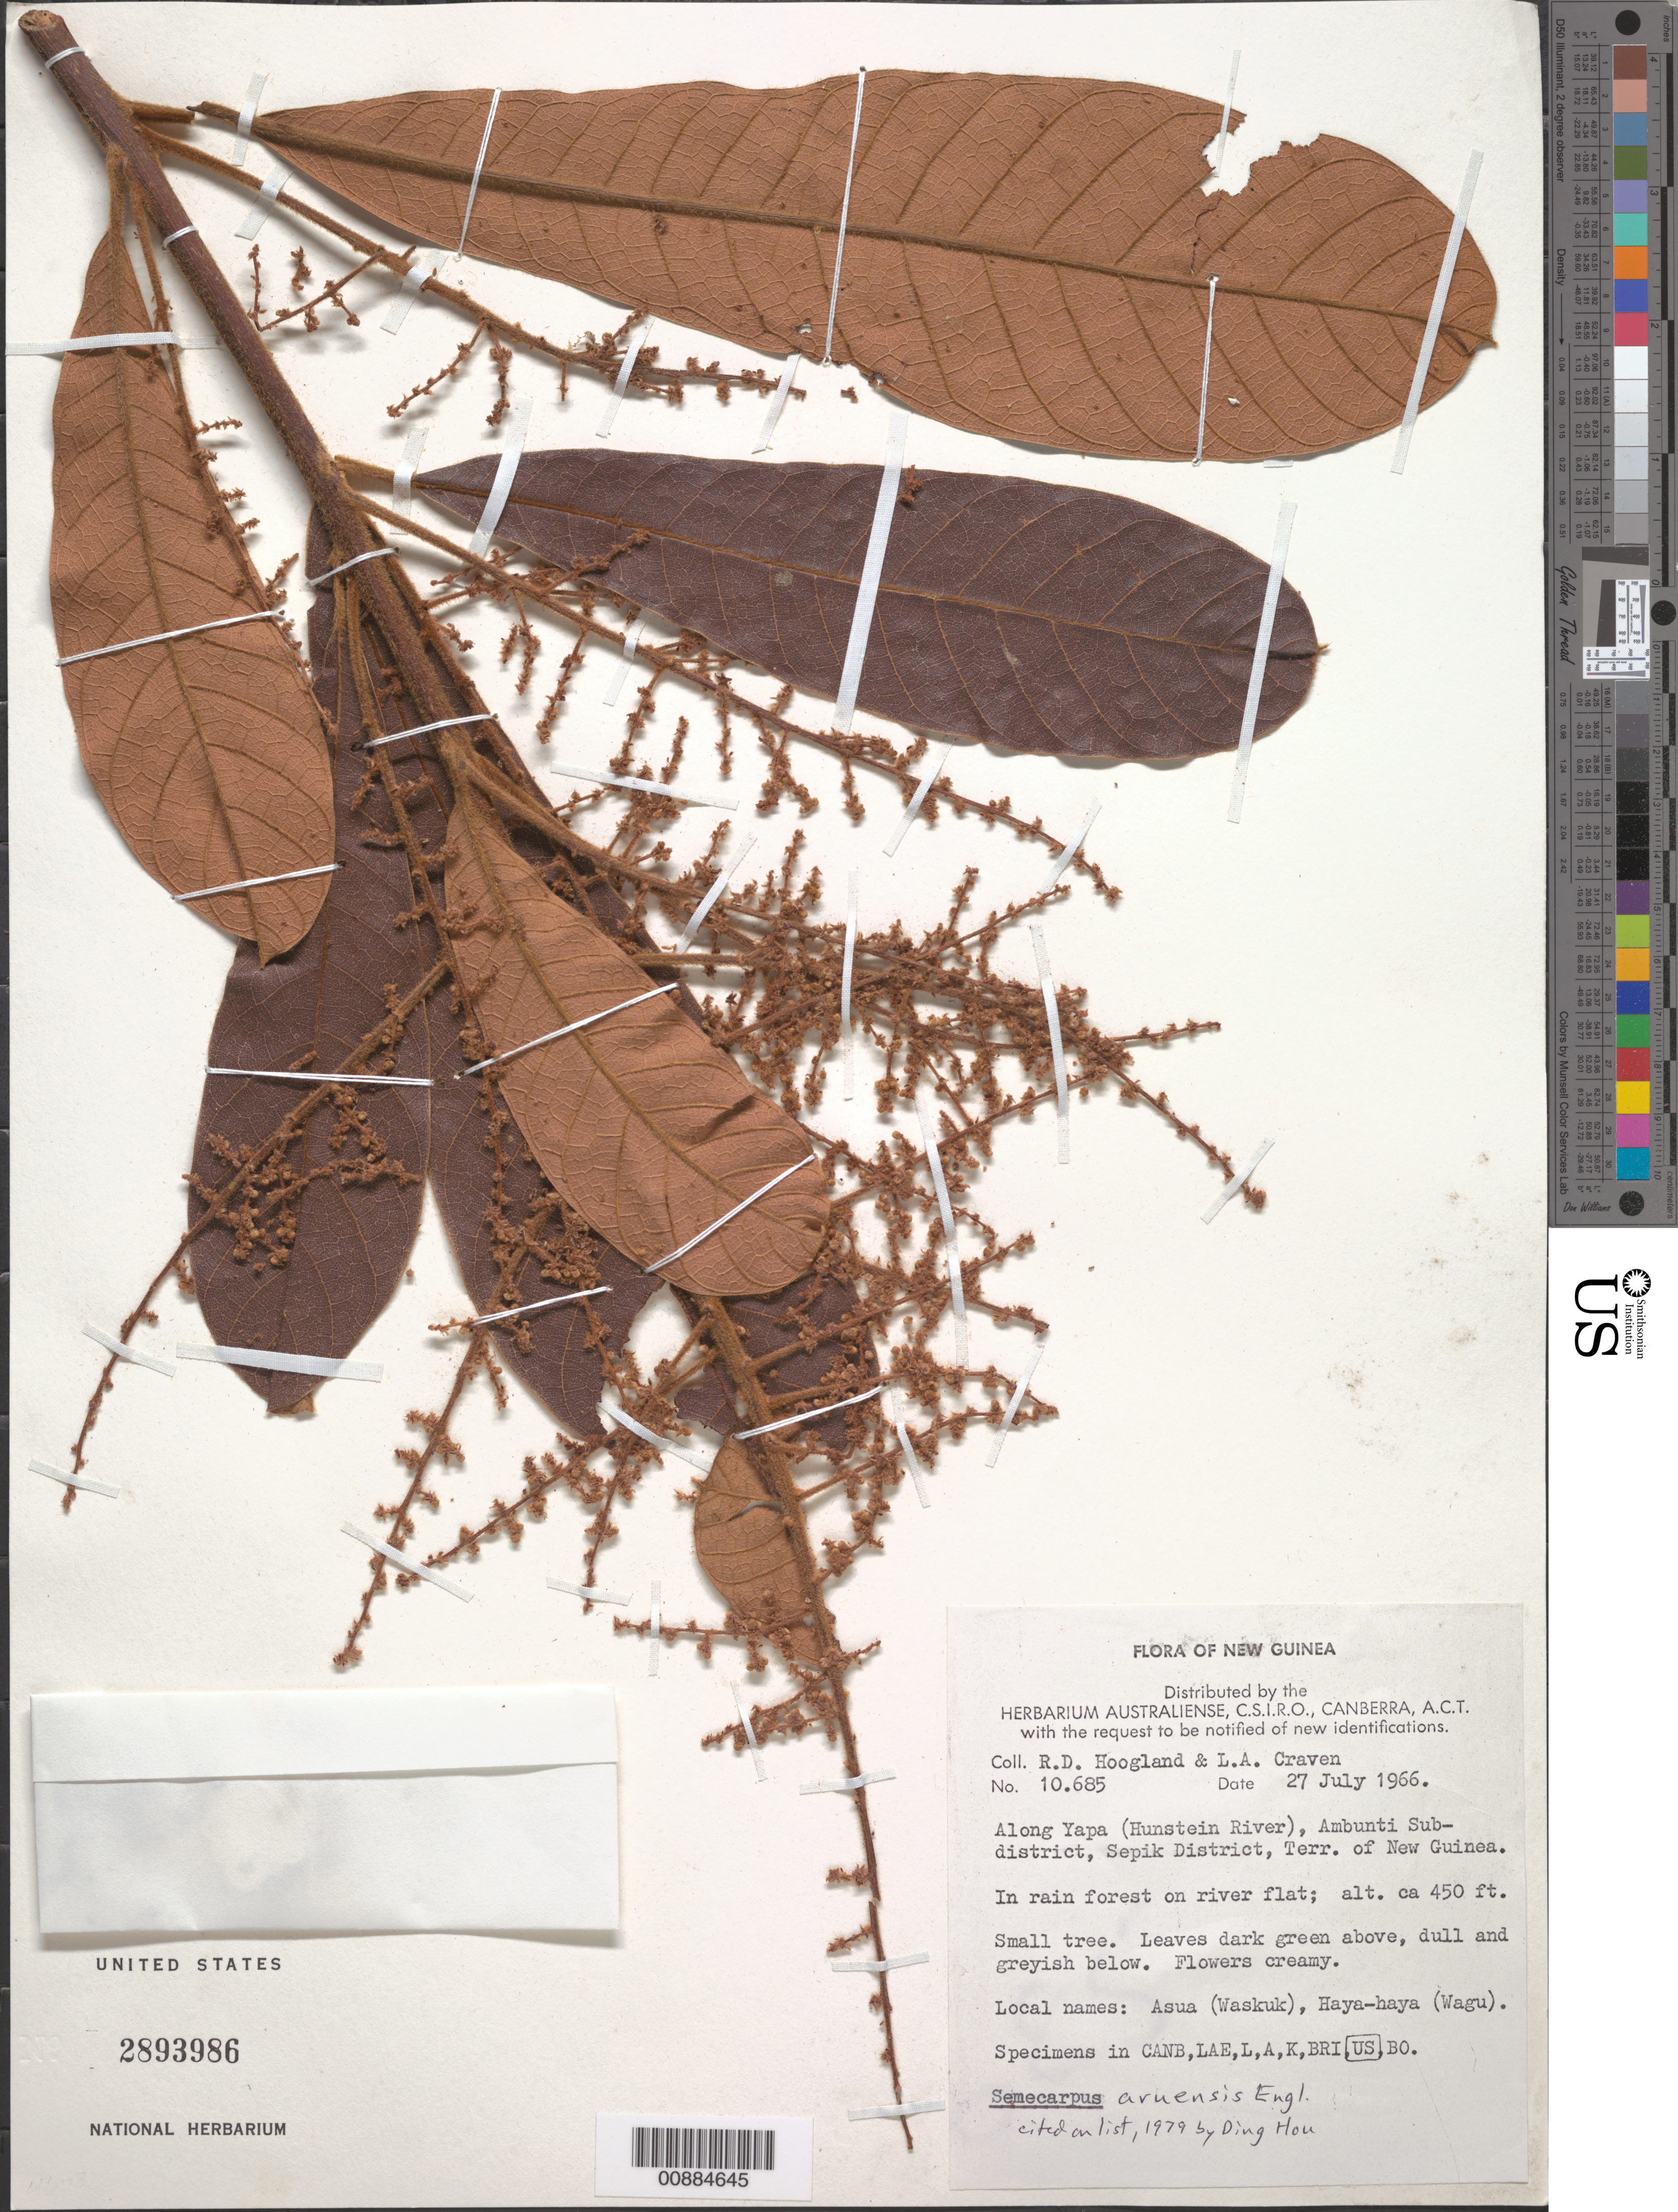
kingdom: Plantae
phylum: Tracheophyta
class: Magnoliopsida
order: Sapindales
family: Anacardiaceae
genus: Semecarpus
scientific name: Semecarpus aruensis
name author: Engl.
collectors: R. D. Hoogland & L. A. Craven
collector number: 10685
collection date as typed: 27 Jul 1966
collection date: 1966-07-27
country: Papua New Guinea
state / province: East Sepik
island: New Guinea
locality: Along Yapa (Hunstein River), Ambunti sub district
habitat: In rain forest on river flat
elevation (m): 137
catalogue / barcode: US 2893986